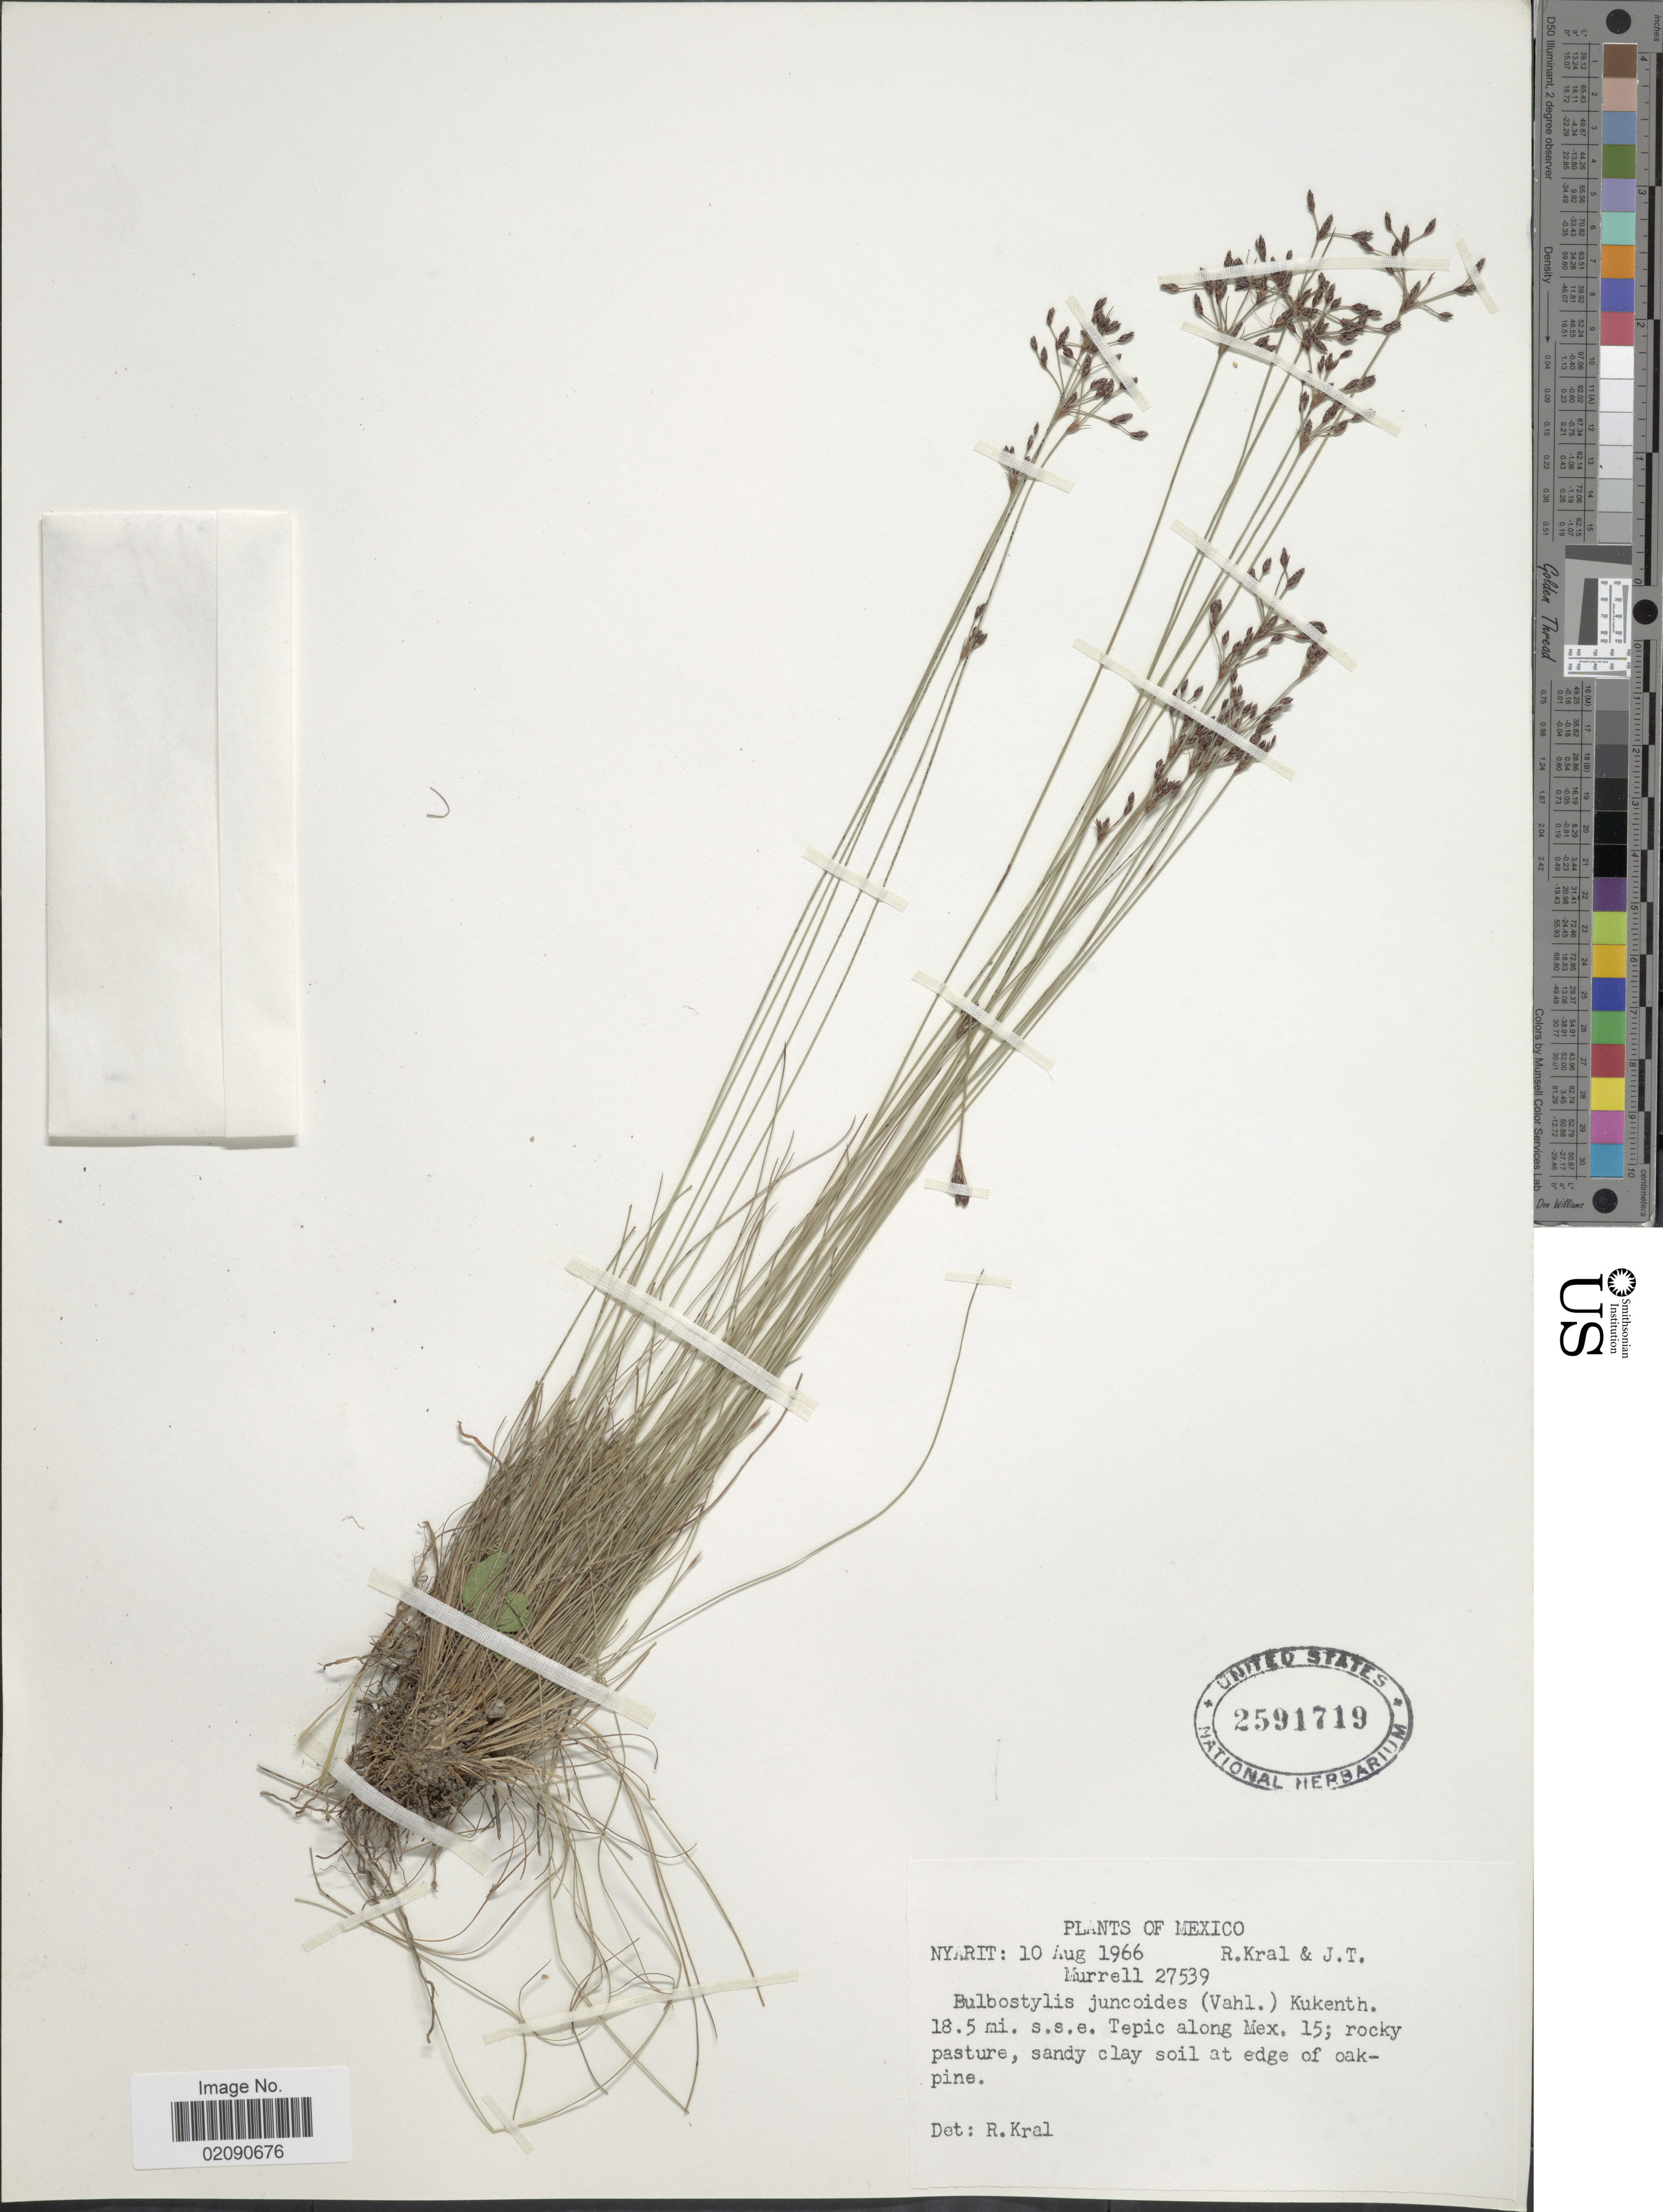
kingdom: Plantae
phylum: Tracheophyta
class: Liliopsida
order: Poales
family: Cyperaceae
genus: Bulbostylis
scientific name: Bulbostylis juncoides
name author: (Vahl) Kük. ex Herter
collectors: R. Kral & J. Murrell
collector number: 27539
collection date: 1966-08-10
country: Mexico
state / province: Nayarit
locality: Nyarit. 18.5 mi. s.s.e. Tepic along Mex. 15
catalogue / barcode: US 2591719